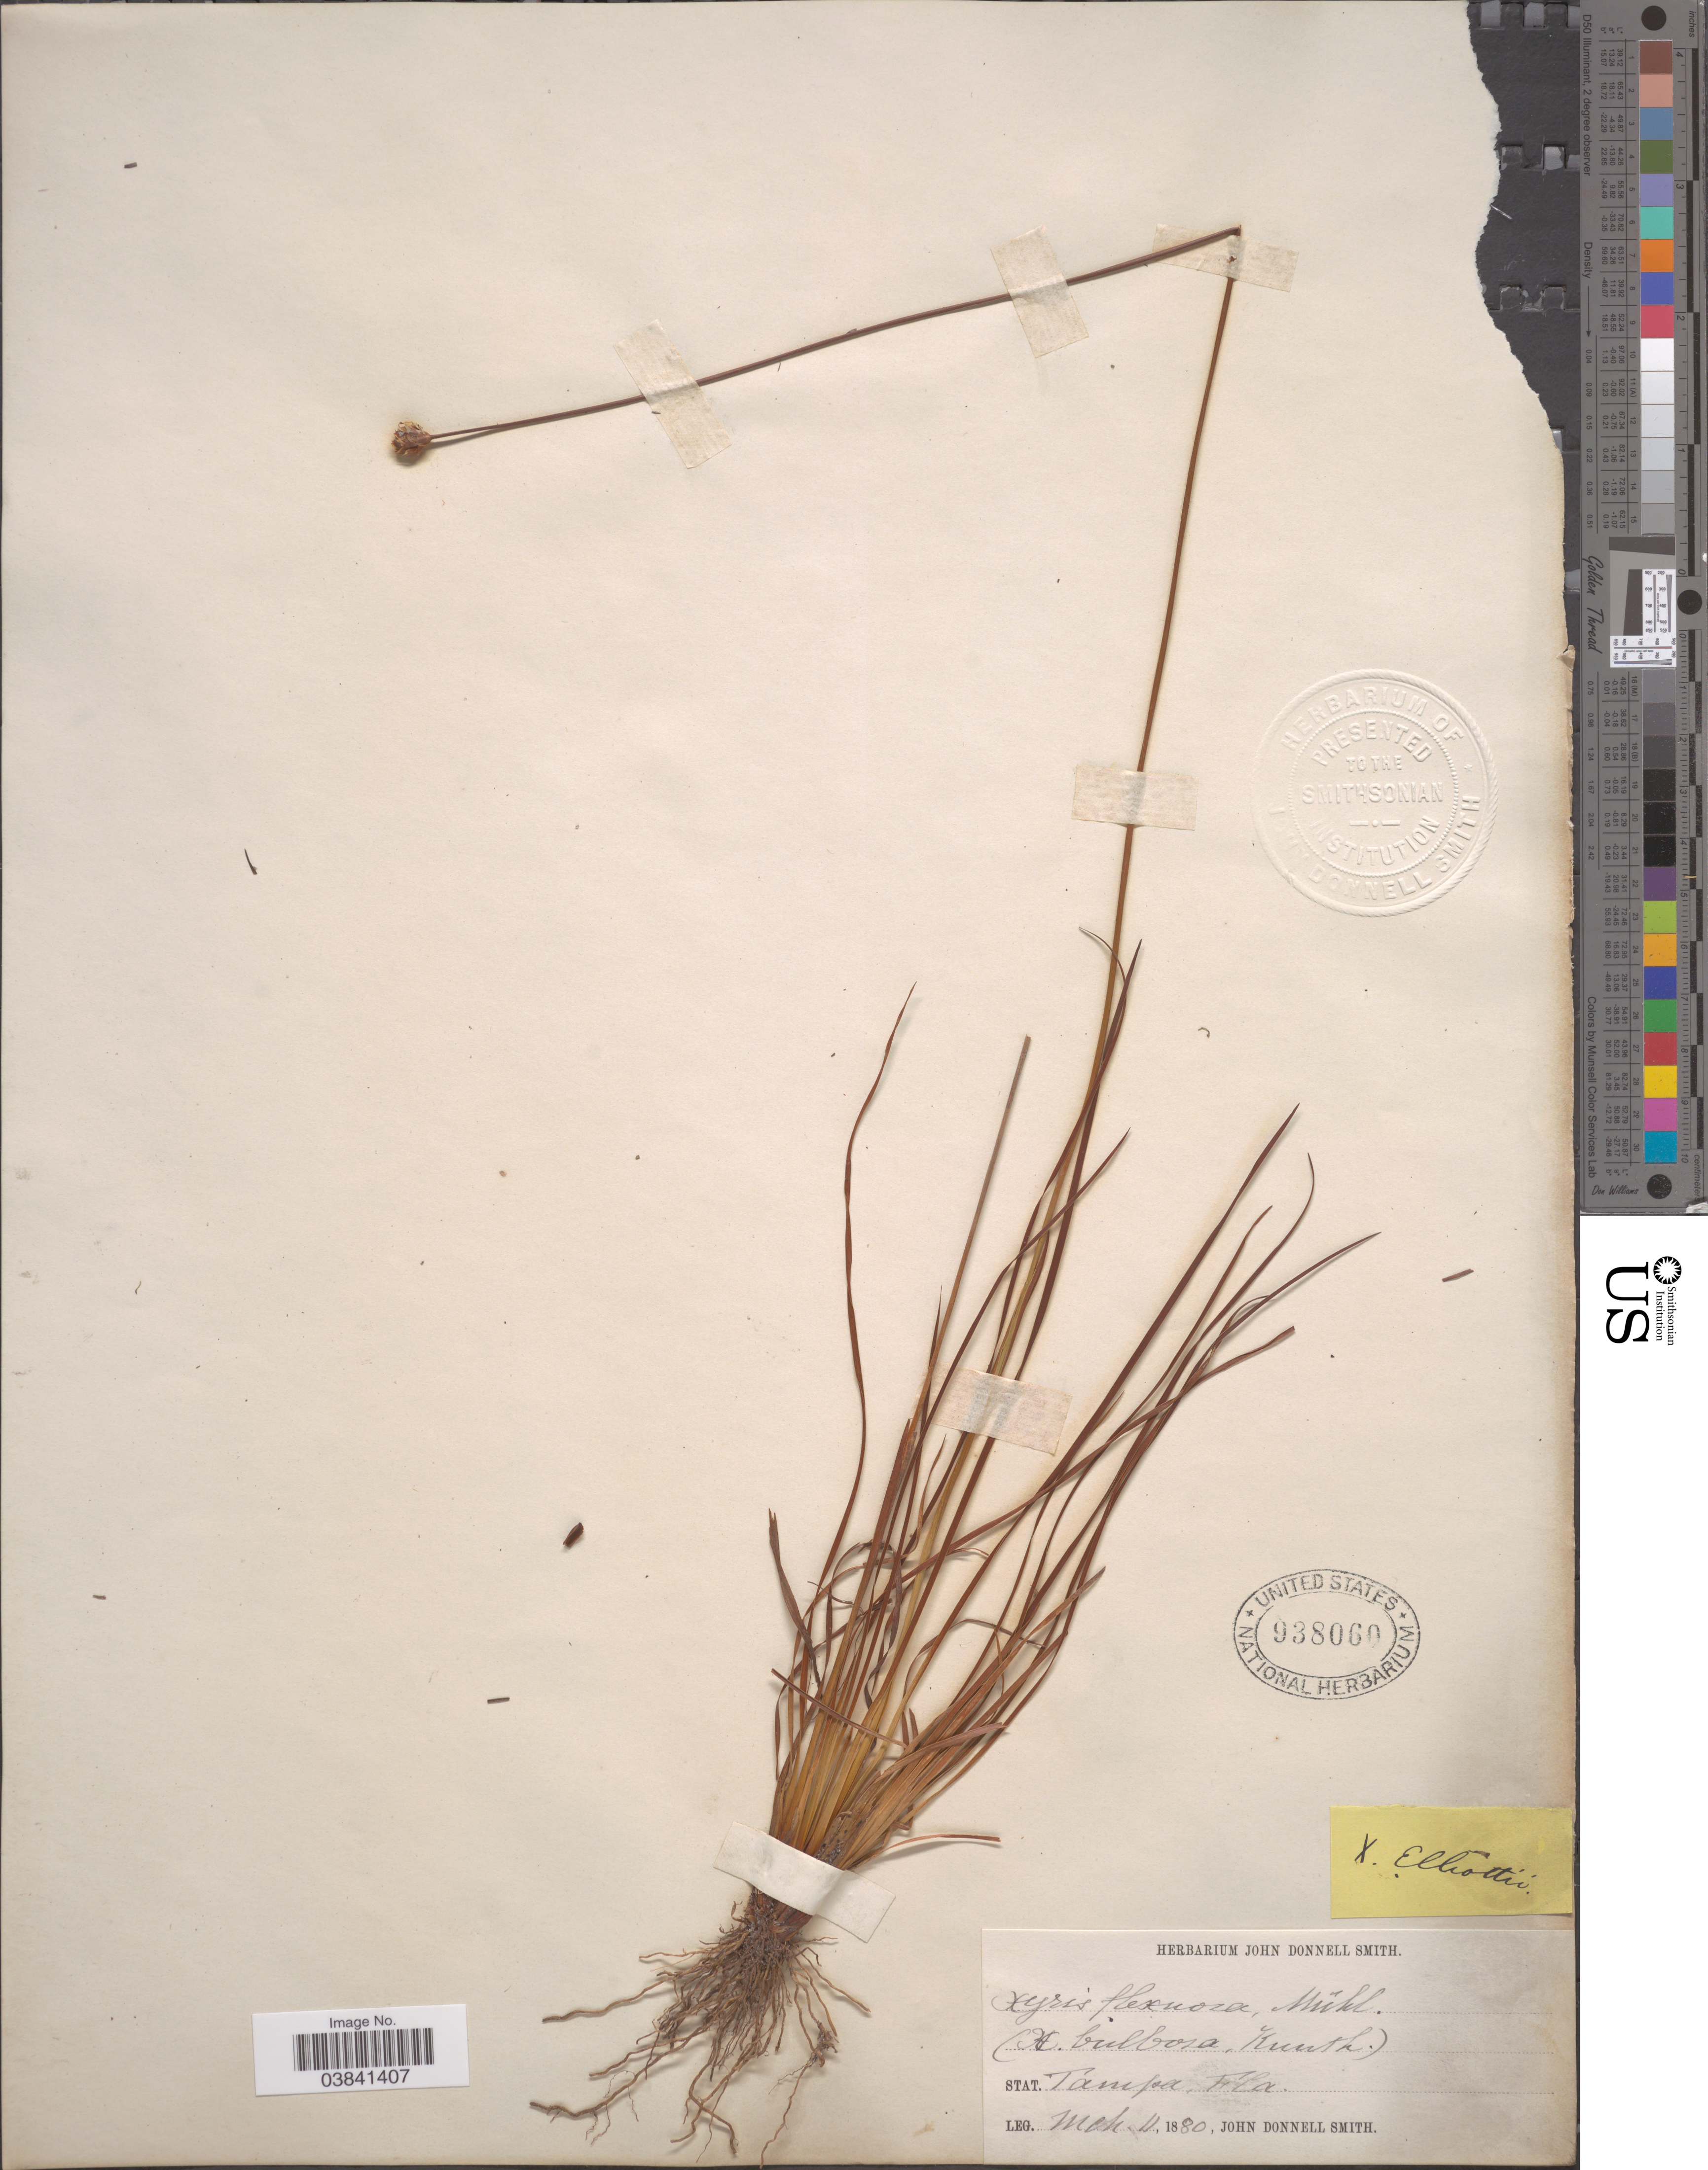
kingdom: Plantae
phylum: Tracheophyta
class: Liliopsida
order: Poales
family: Xyridaceae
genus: Xyris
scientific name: Xyris elliottii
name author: Chapm.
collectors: J. Donnell Smith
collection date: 1880-03-11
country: United States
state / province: Florida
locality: Stat. Tampa.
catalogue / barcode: US 938060